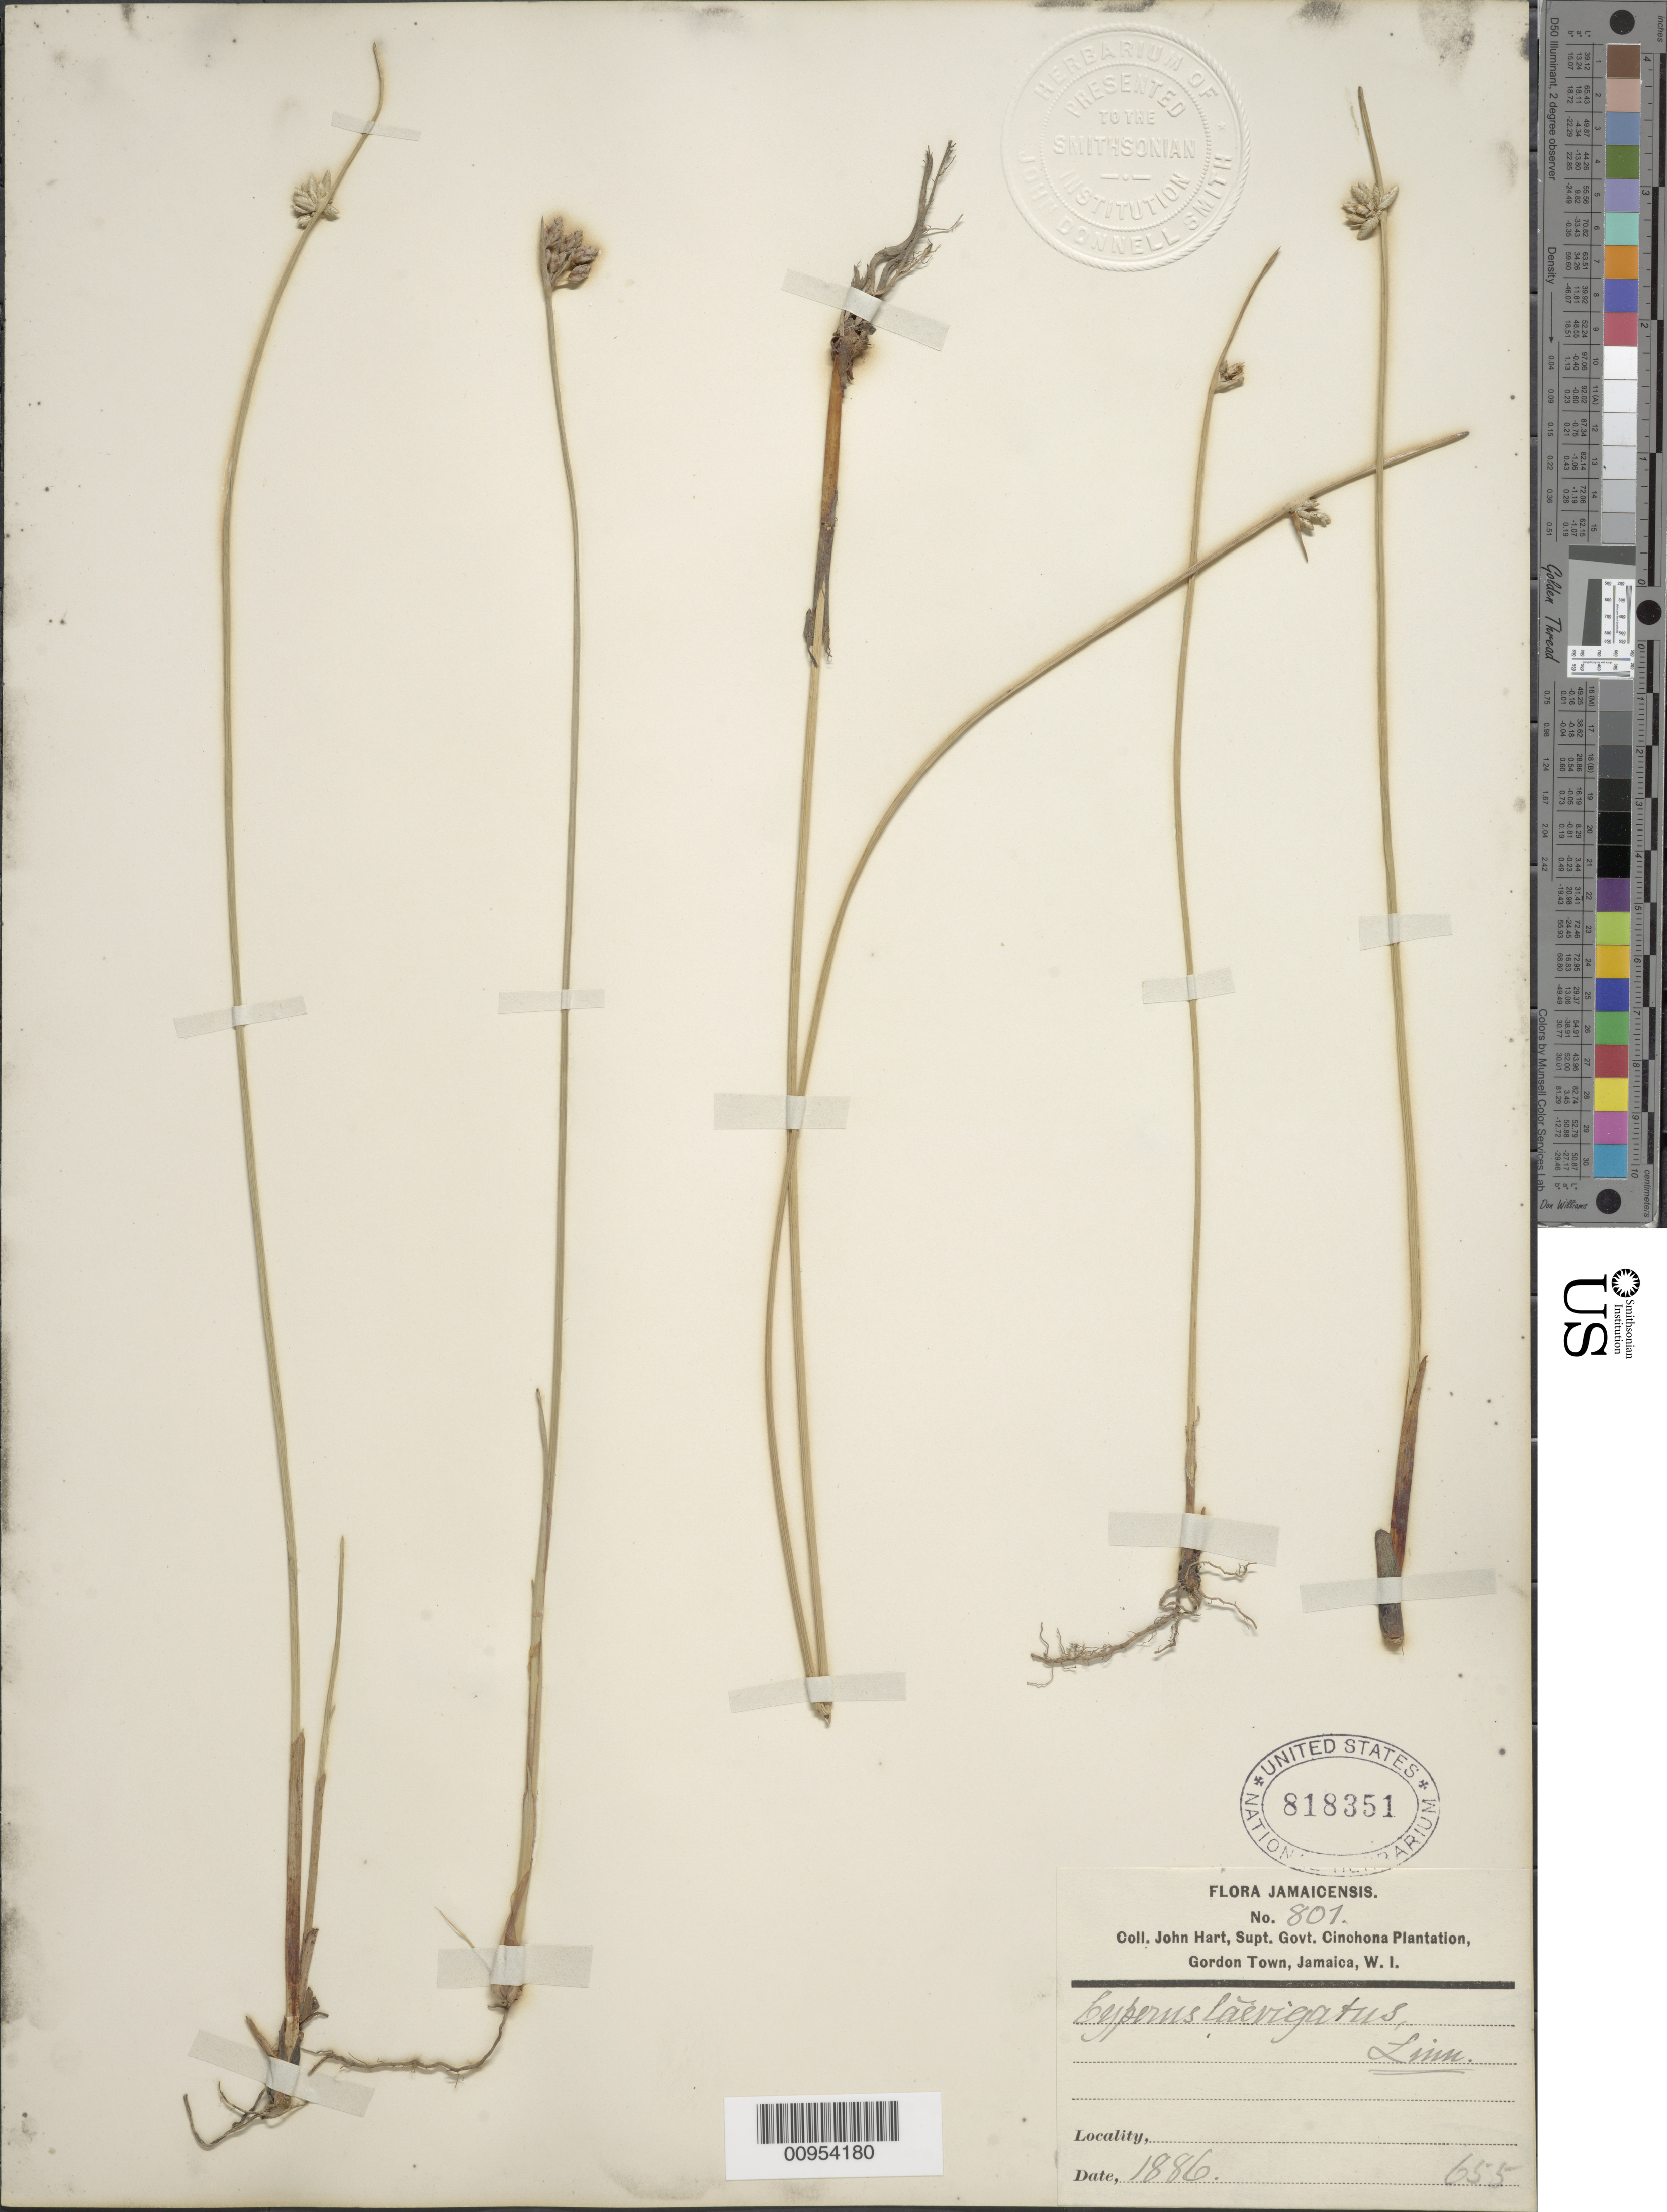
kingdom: Plantae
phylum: Tracheophyta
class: Liliopsida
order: Poales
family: Cyperaceae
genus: Cyperus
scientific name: Cyperus laevigatus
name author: L.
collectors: J. Hart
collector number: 801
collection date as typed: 1886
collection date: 1886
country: Jamaica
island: Jamaica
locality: Gordon Town, Supt. Govt. Cinchona Plantation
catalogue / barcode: US 818351